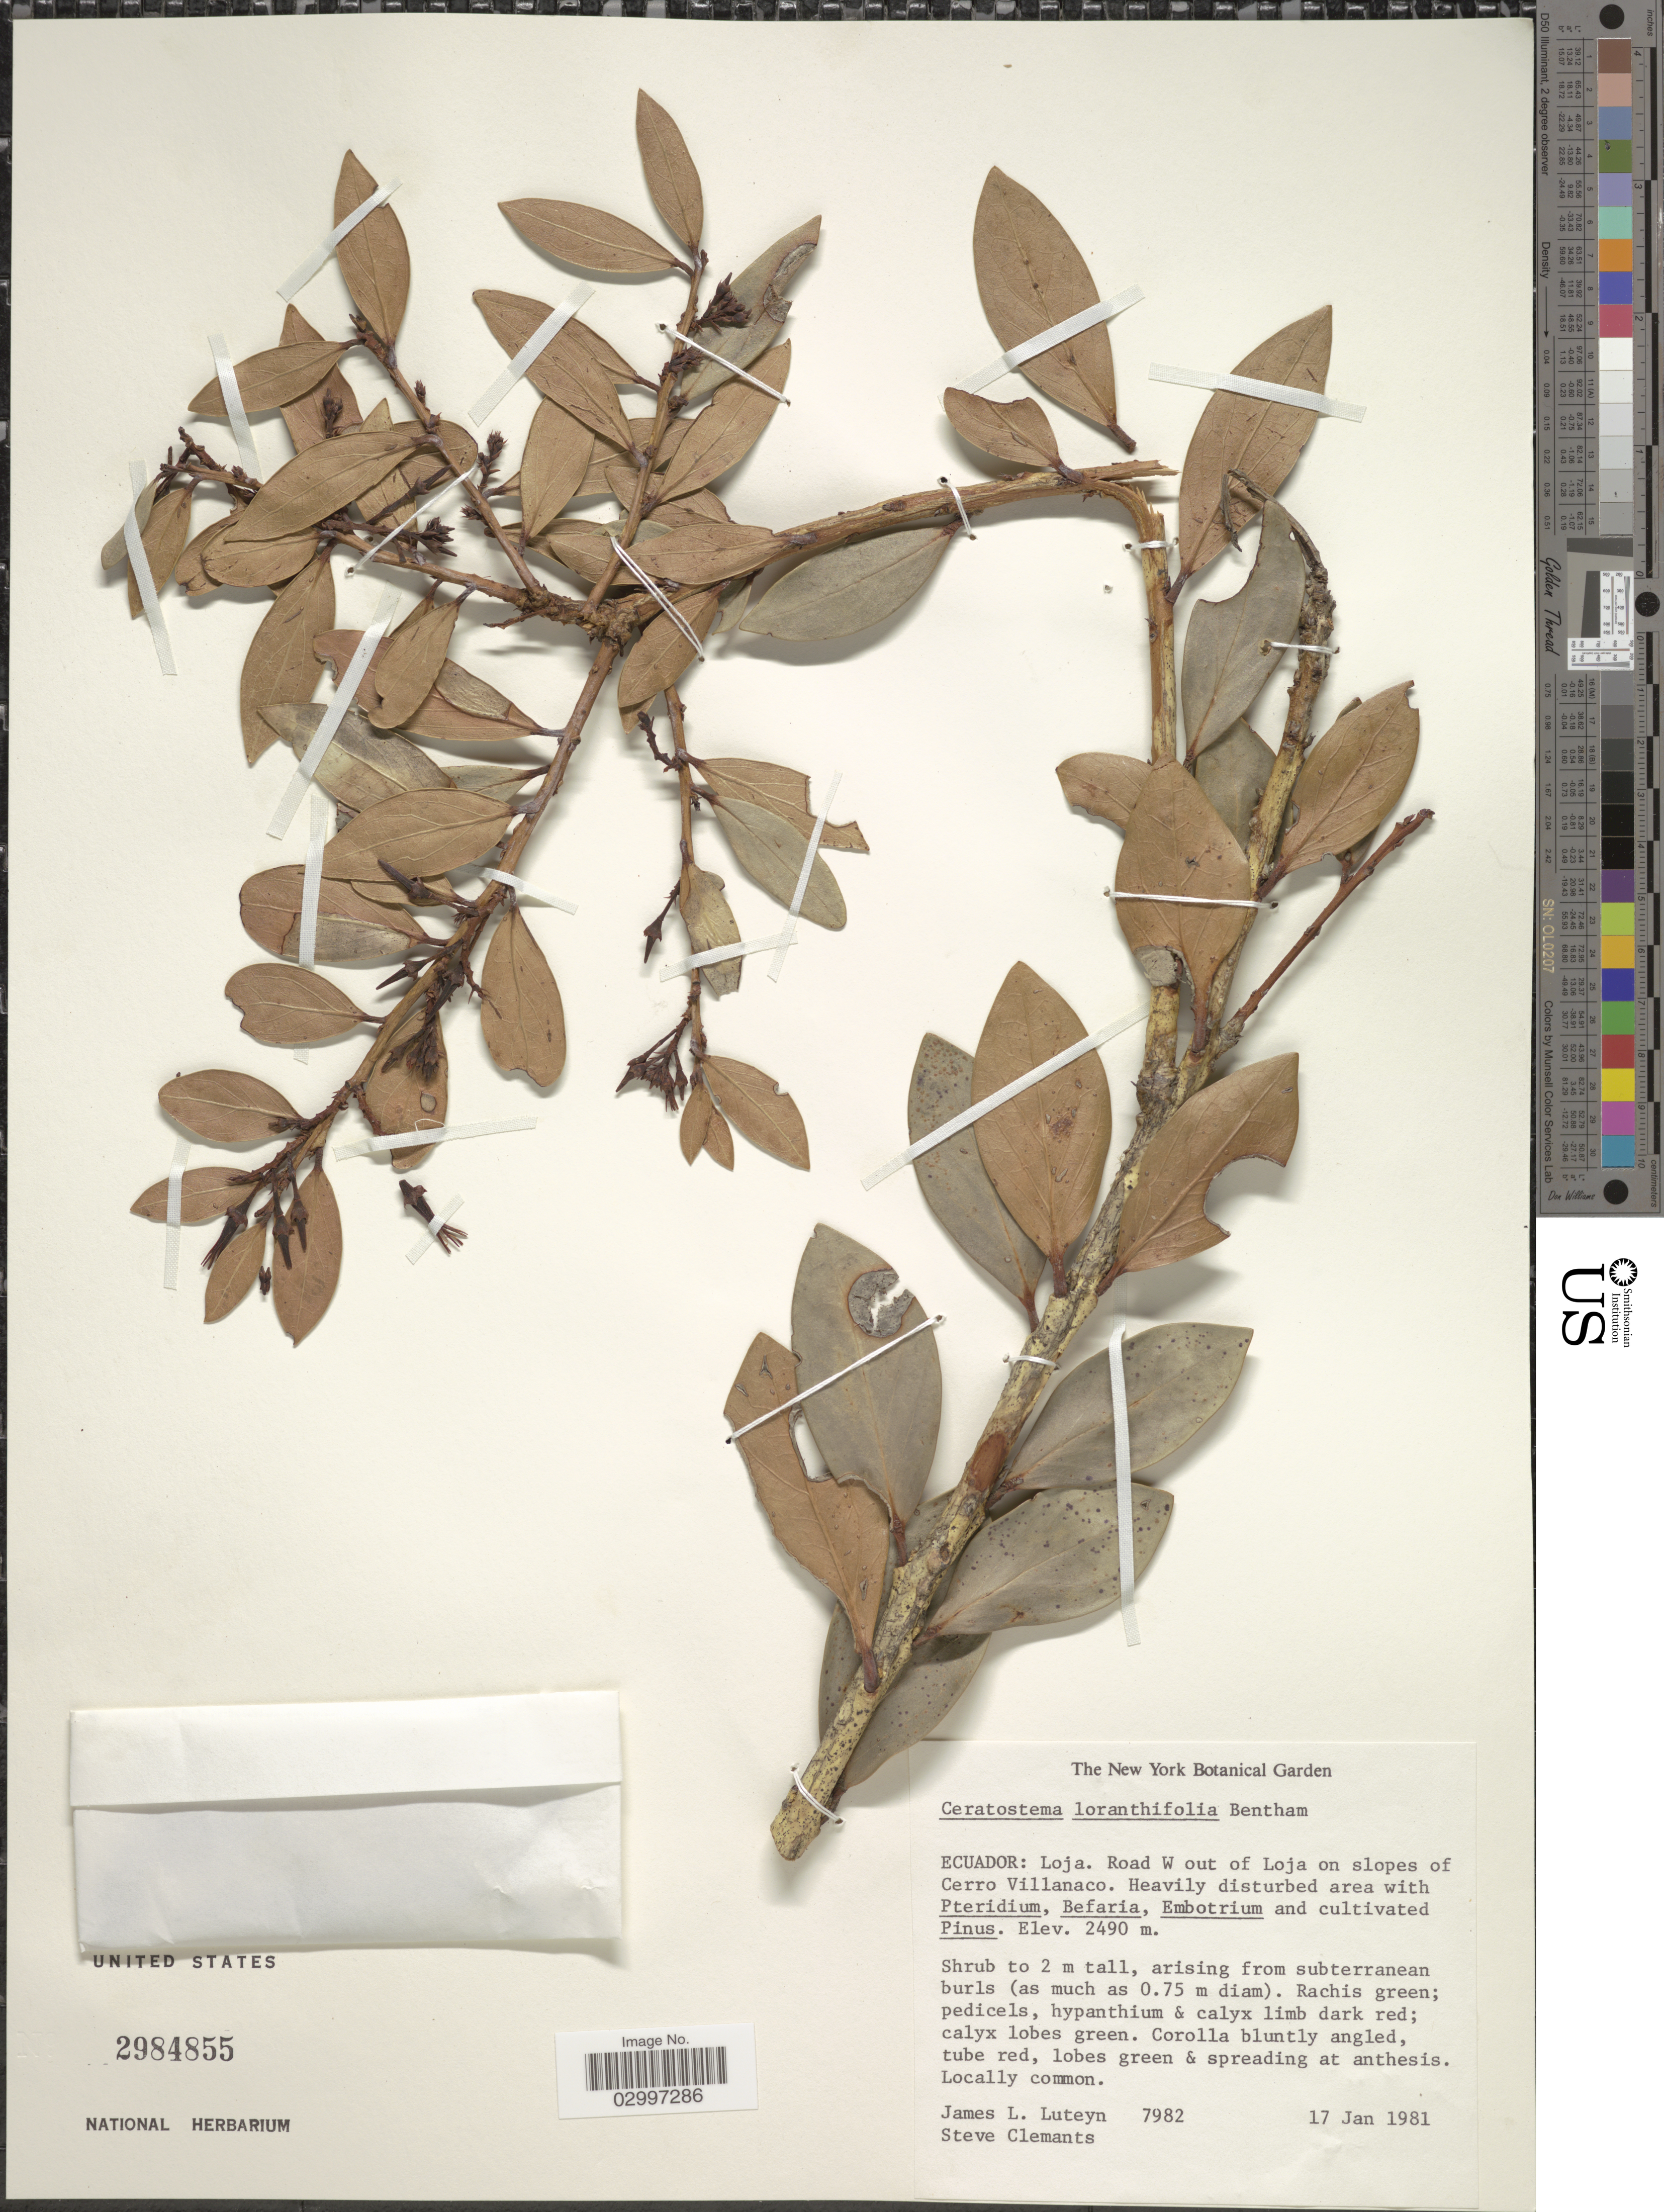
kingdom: Plantae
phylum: Tracheophyta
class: Magnoliopsida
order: Ericales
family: Ericaceae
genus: Ceratostema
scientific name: Ceratostema loranthiflorum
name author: Benth.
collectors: J. Luteyn & S. Clemants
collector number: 7982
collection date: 1981-01-17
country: Ecuador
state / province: Loja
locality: Road W out of Loja on slopes of Cerro Villanaco.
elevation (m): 2490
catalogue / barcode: US 2984855